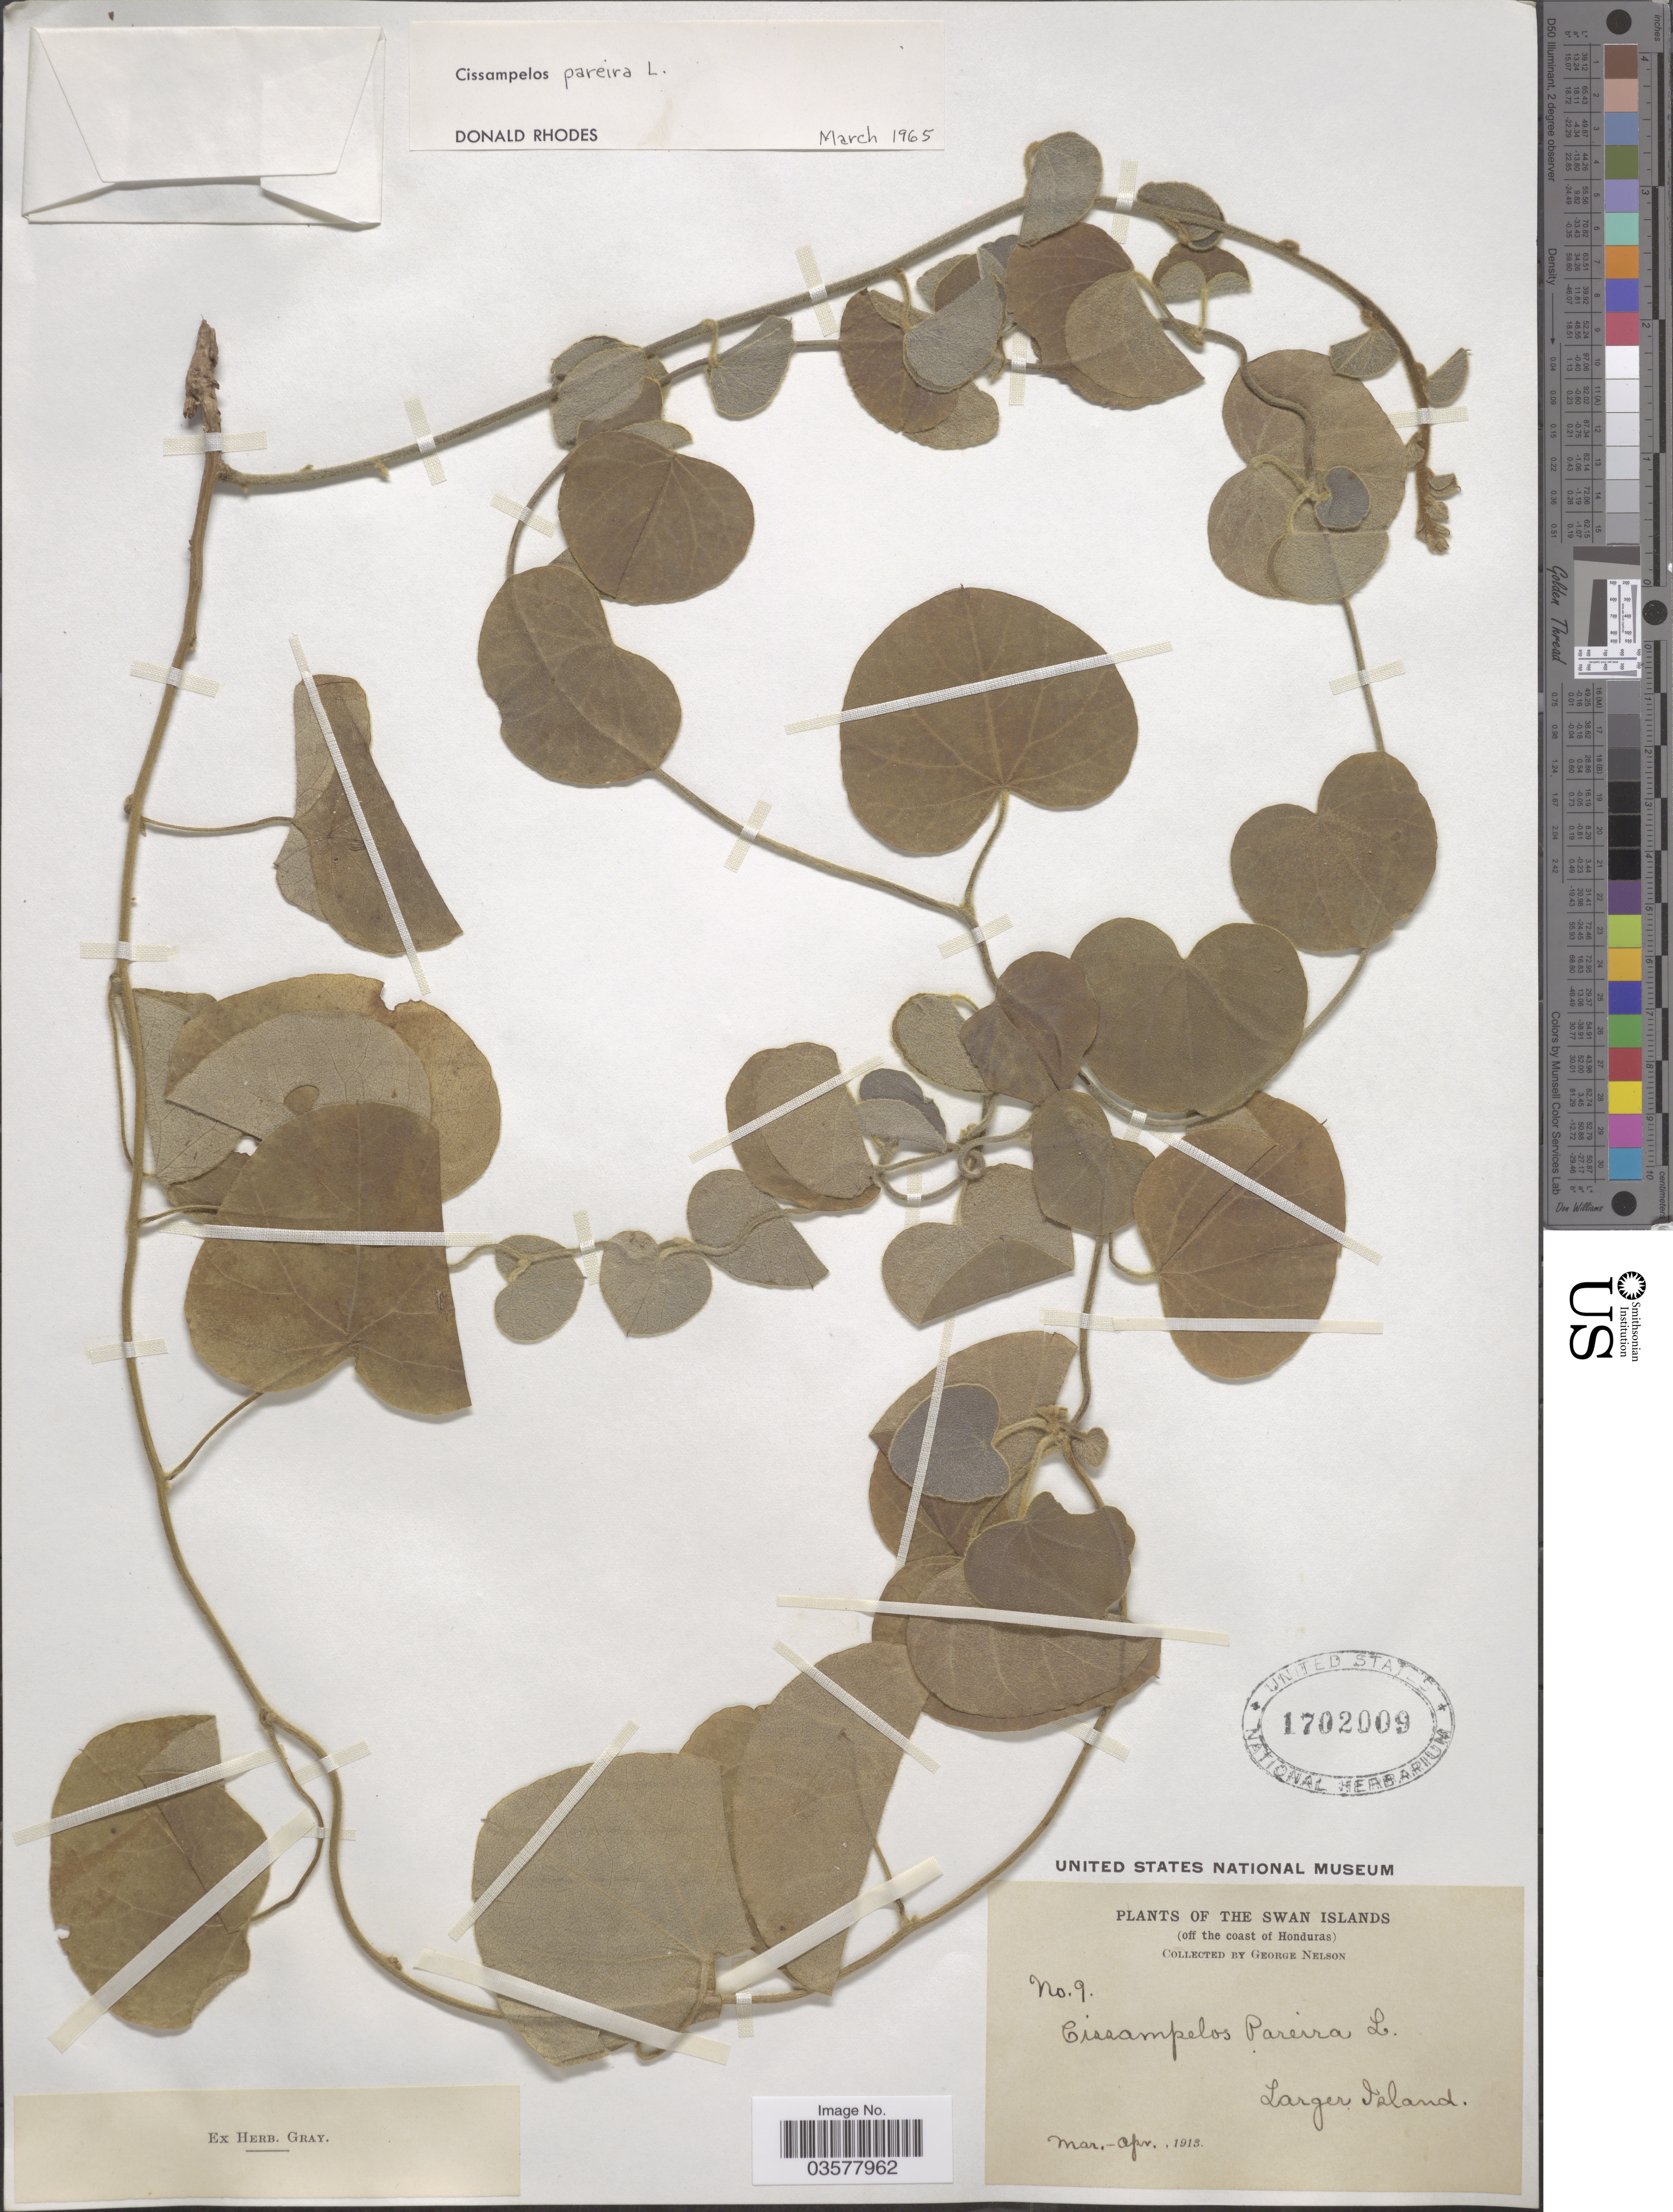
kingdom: Plantae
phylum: Tracheophyta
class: Magnoliopsida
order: Ranunculales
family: Menispermaceae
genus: Cissampelos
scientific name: Cissampelos pareira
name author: L.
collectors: G. Nelson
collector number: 9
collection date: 1913-03/1913-04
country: Honduras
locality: The Swan Islands (off the coast of Honduras). Larger Island.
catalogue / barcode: US 1702009